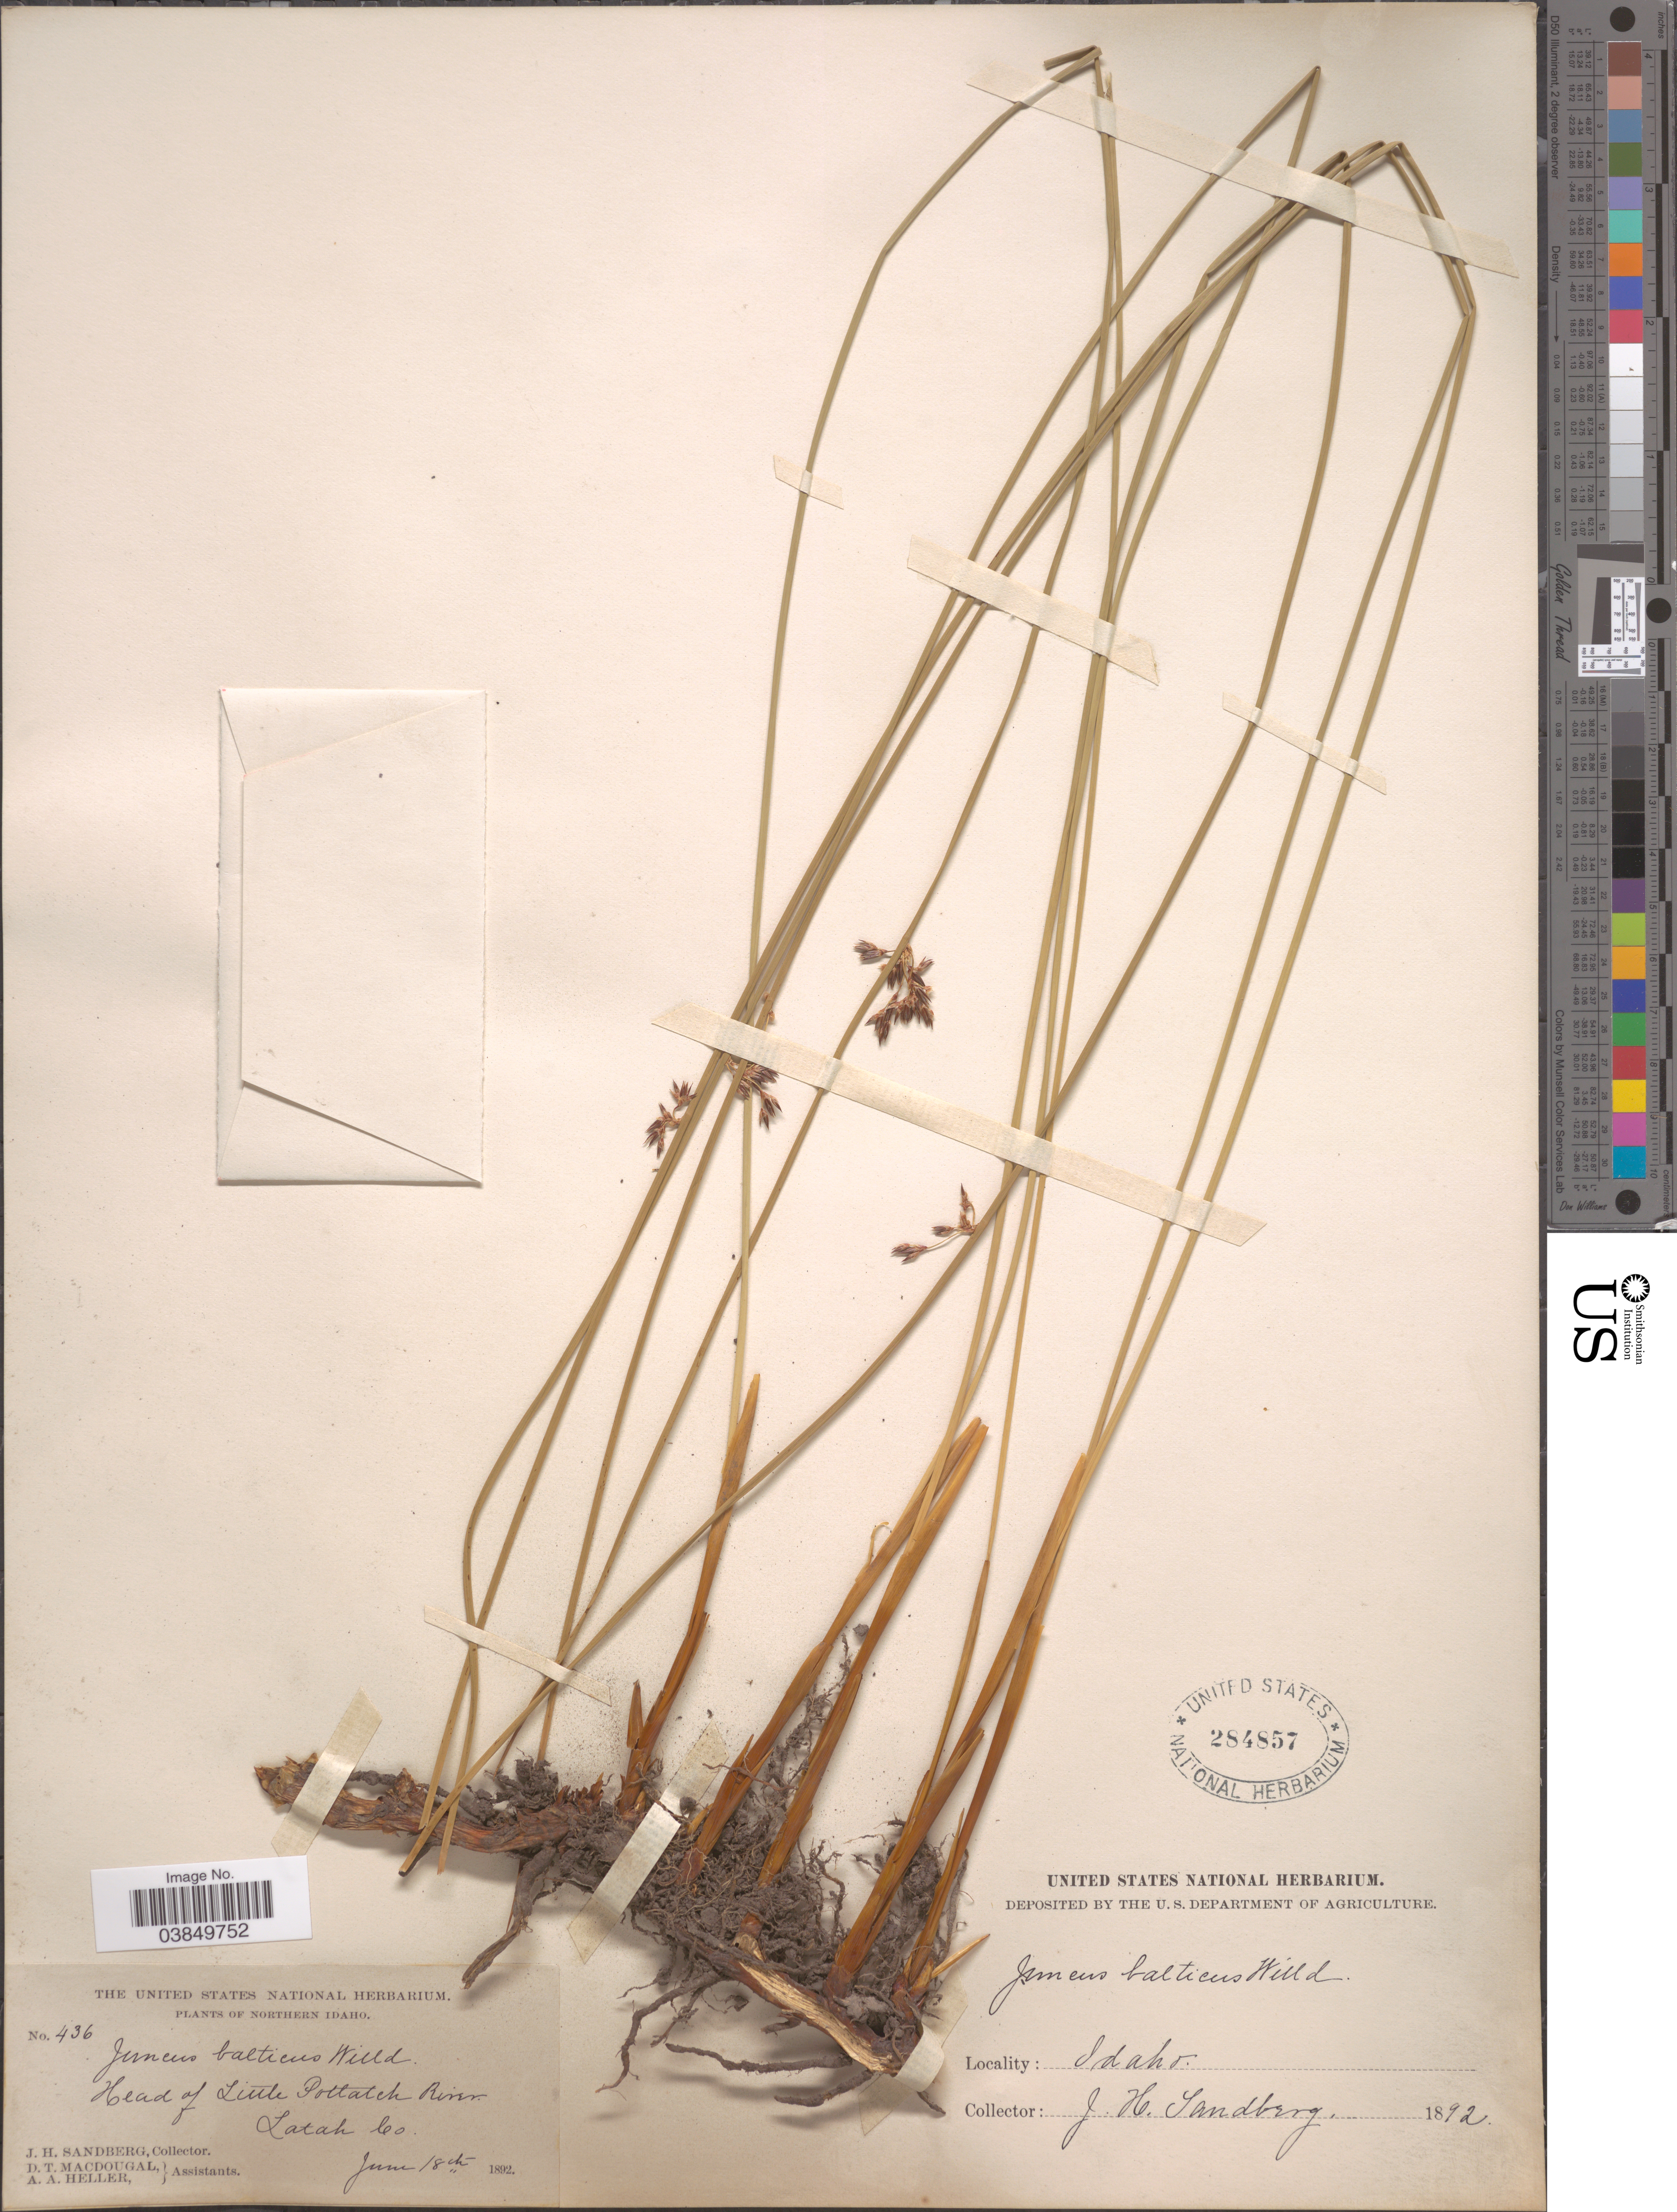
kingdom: Plantae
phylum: Tracheophyta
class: Liliopsida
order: Poales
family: Juncaceae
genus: Juncus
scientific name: Juncus balticus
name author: Willd.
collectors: J. H. Sandberg, D. T. MacDougal & A. A. Heller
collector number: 436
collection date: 1892-06-18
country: United States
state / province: Idaho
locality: Northern Idaho. Head of Little Pottatch River, Latah Co.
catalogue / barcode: US 284857